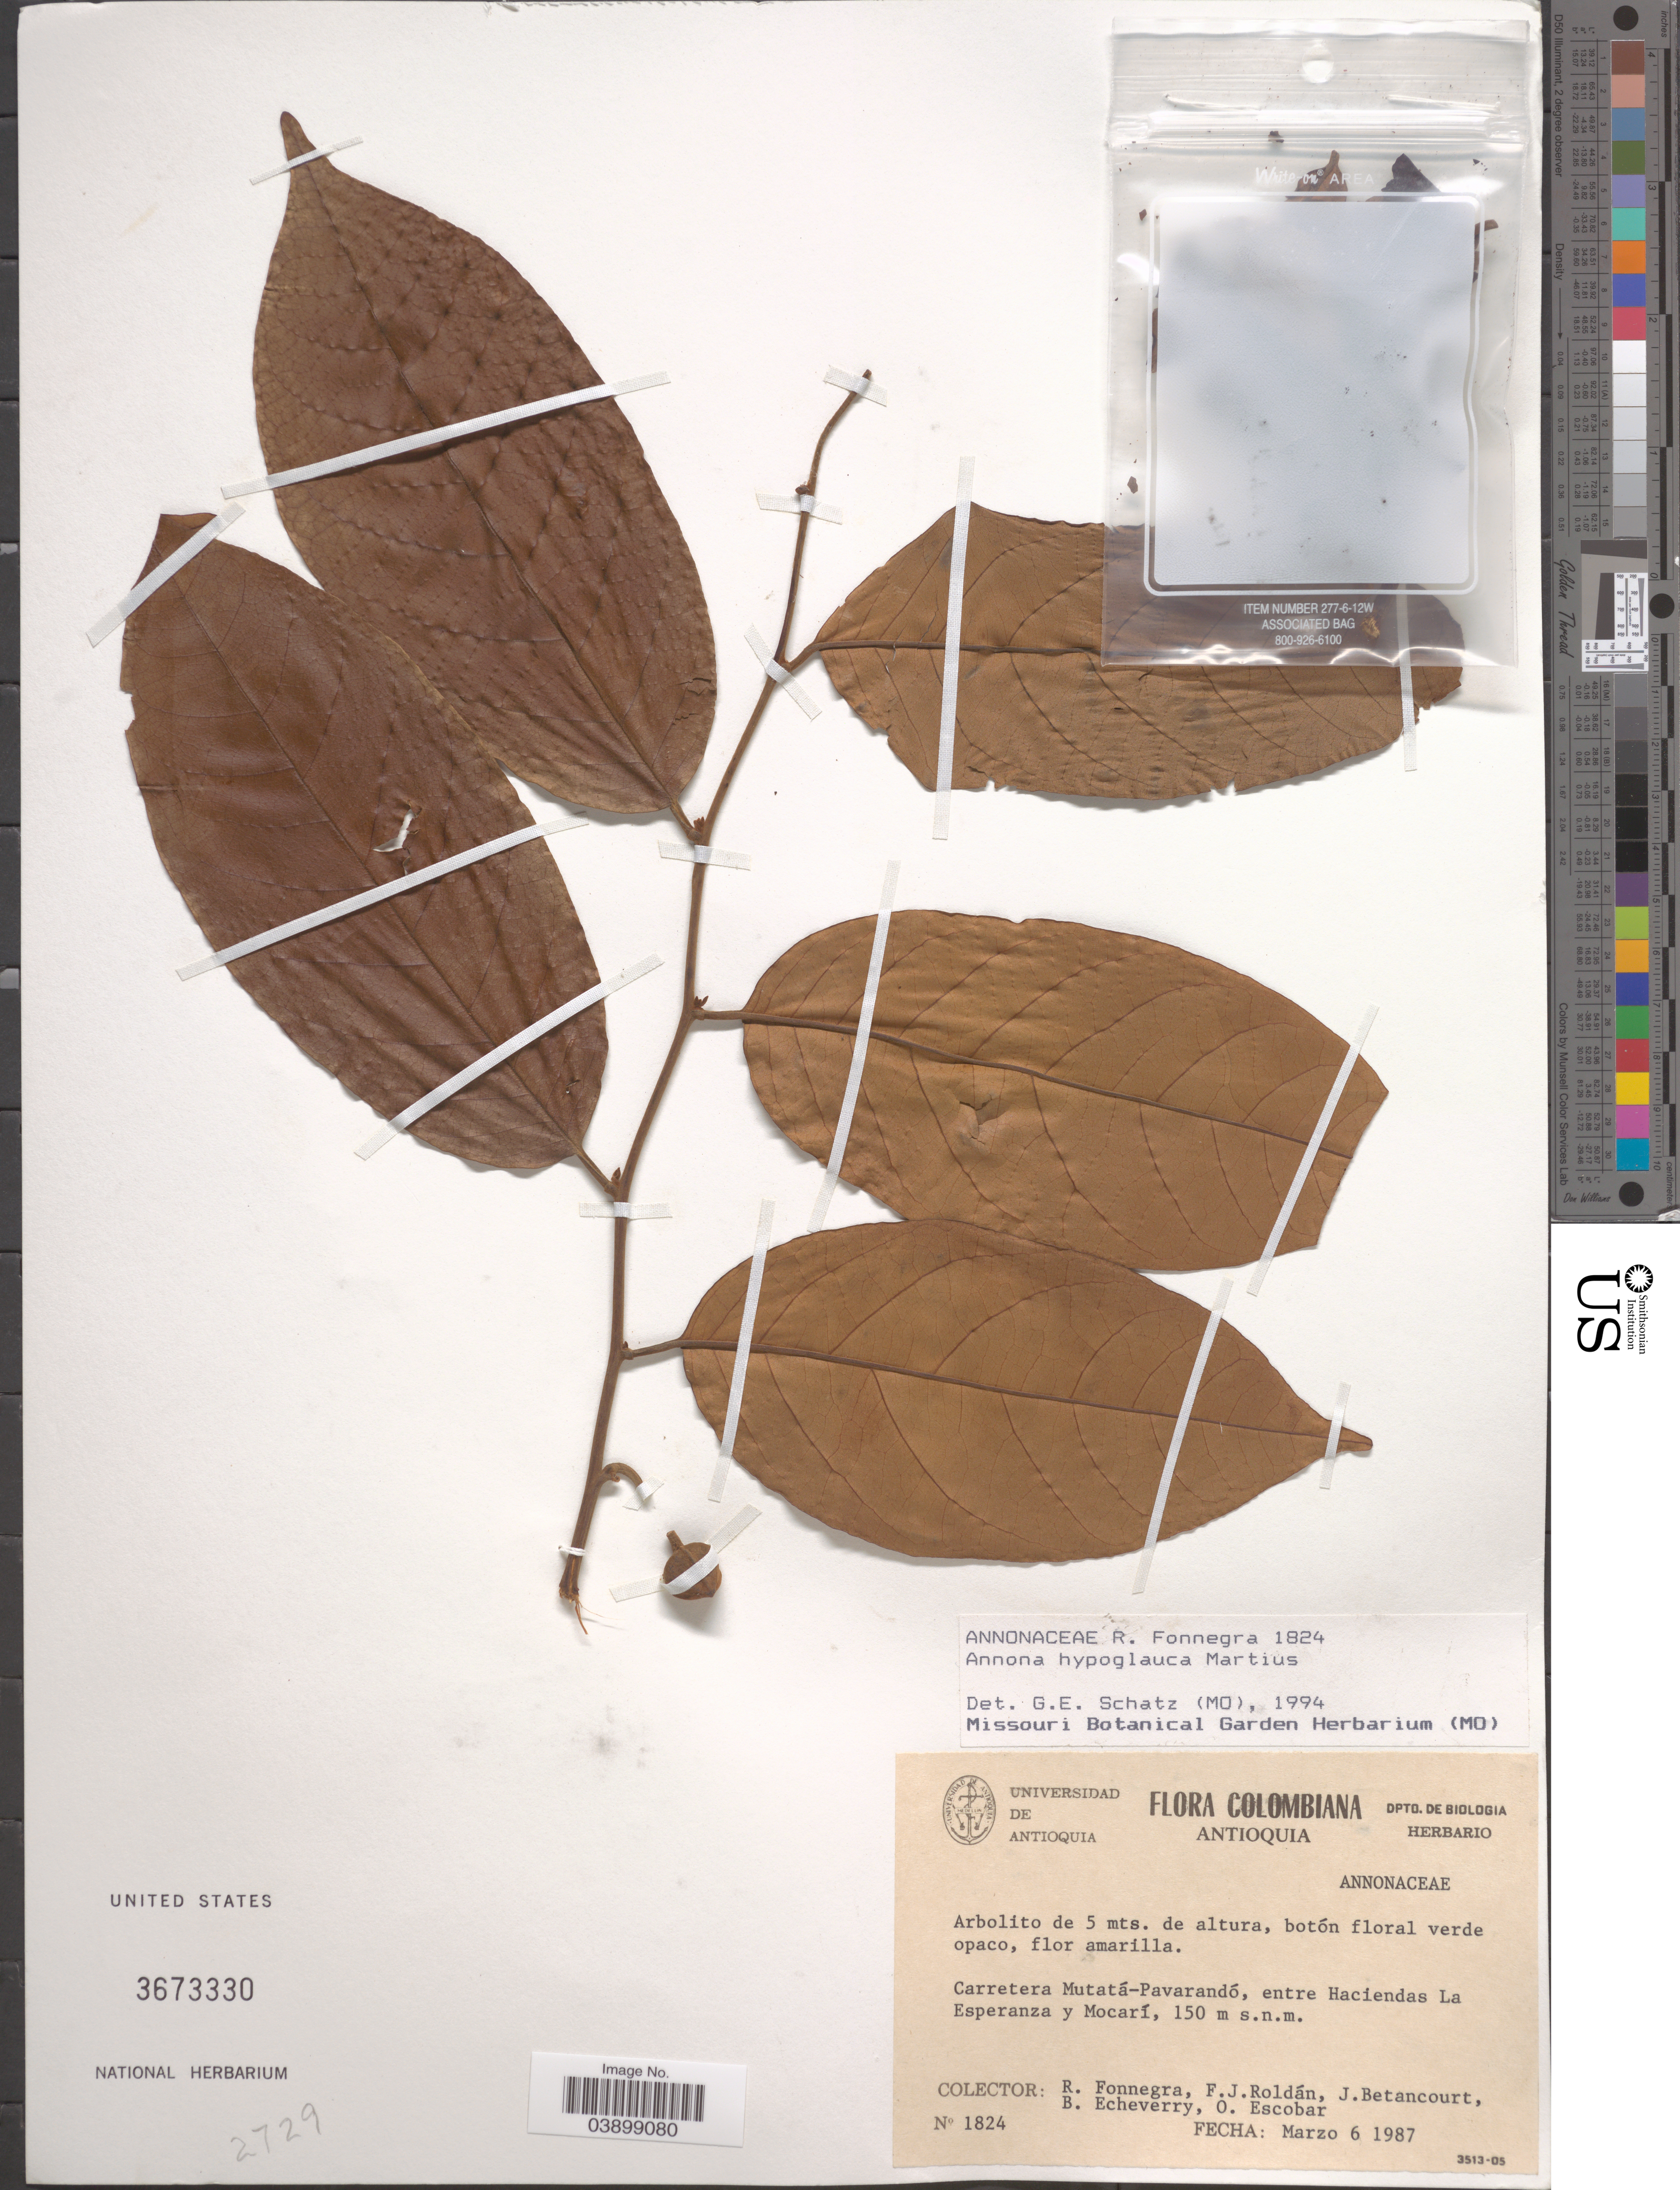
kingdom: Plantae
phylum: Tracheophyta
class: Magnoliopsida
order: Magnoliales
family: Annonaceae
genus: Annona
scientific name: Annona hypoglauca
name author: Mart.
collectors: R. Fonnegra G., F. J. Roldán, J. Betancourt, B. Echeverry & O. Escobar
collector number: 1824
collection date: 1987-03-06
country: Colombia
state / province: Antioquia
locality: Carretera Mutatá-Pavarandó, entre Haciendas La Esperanza y Mocarí.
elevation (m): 150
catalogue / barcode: US 3673330